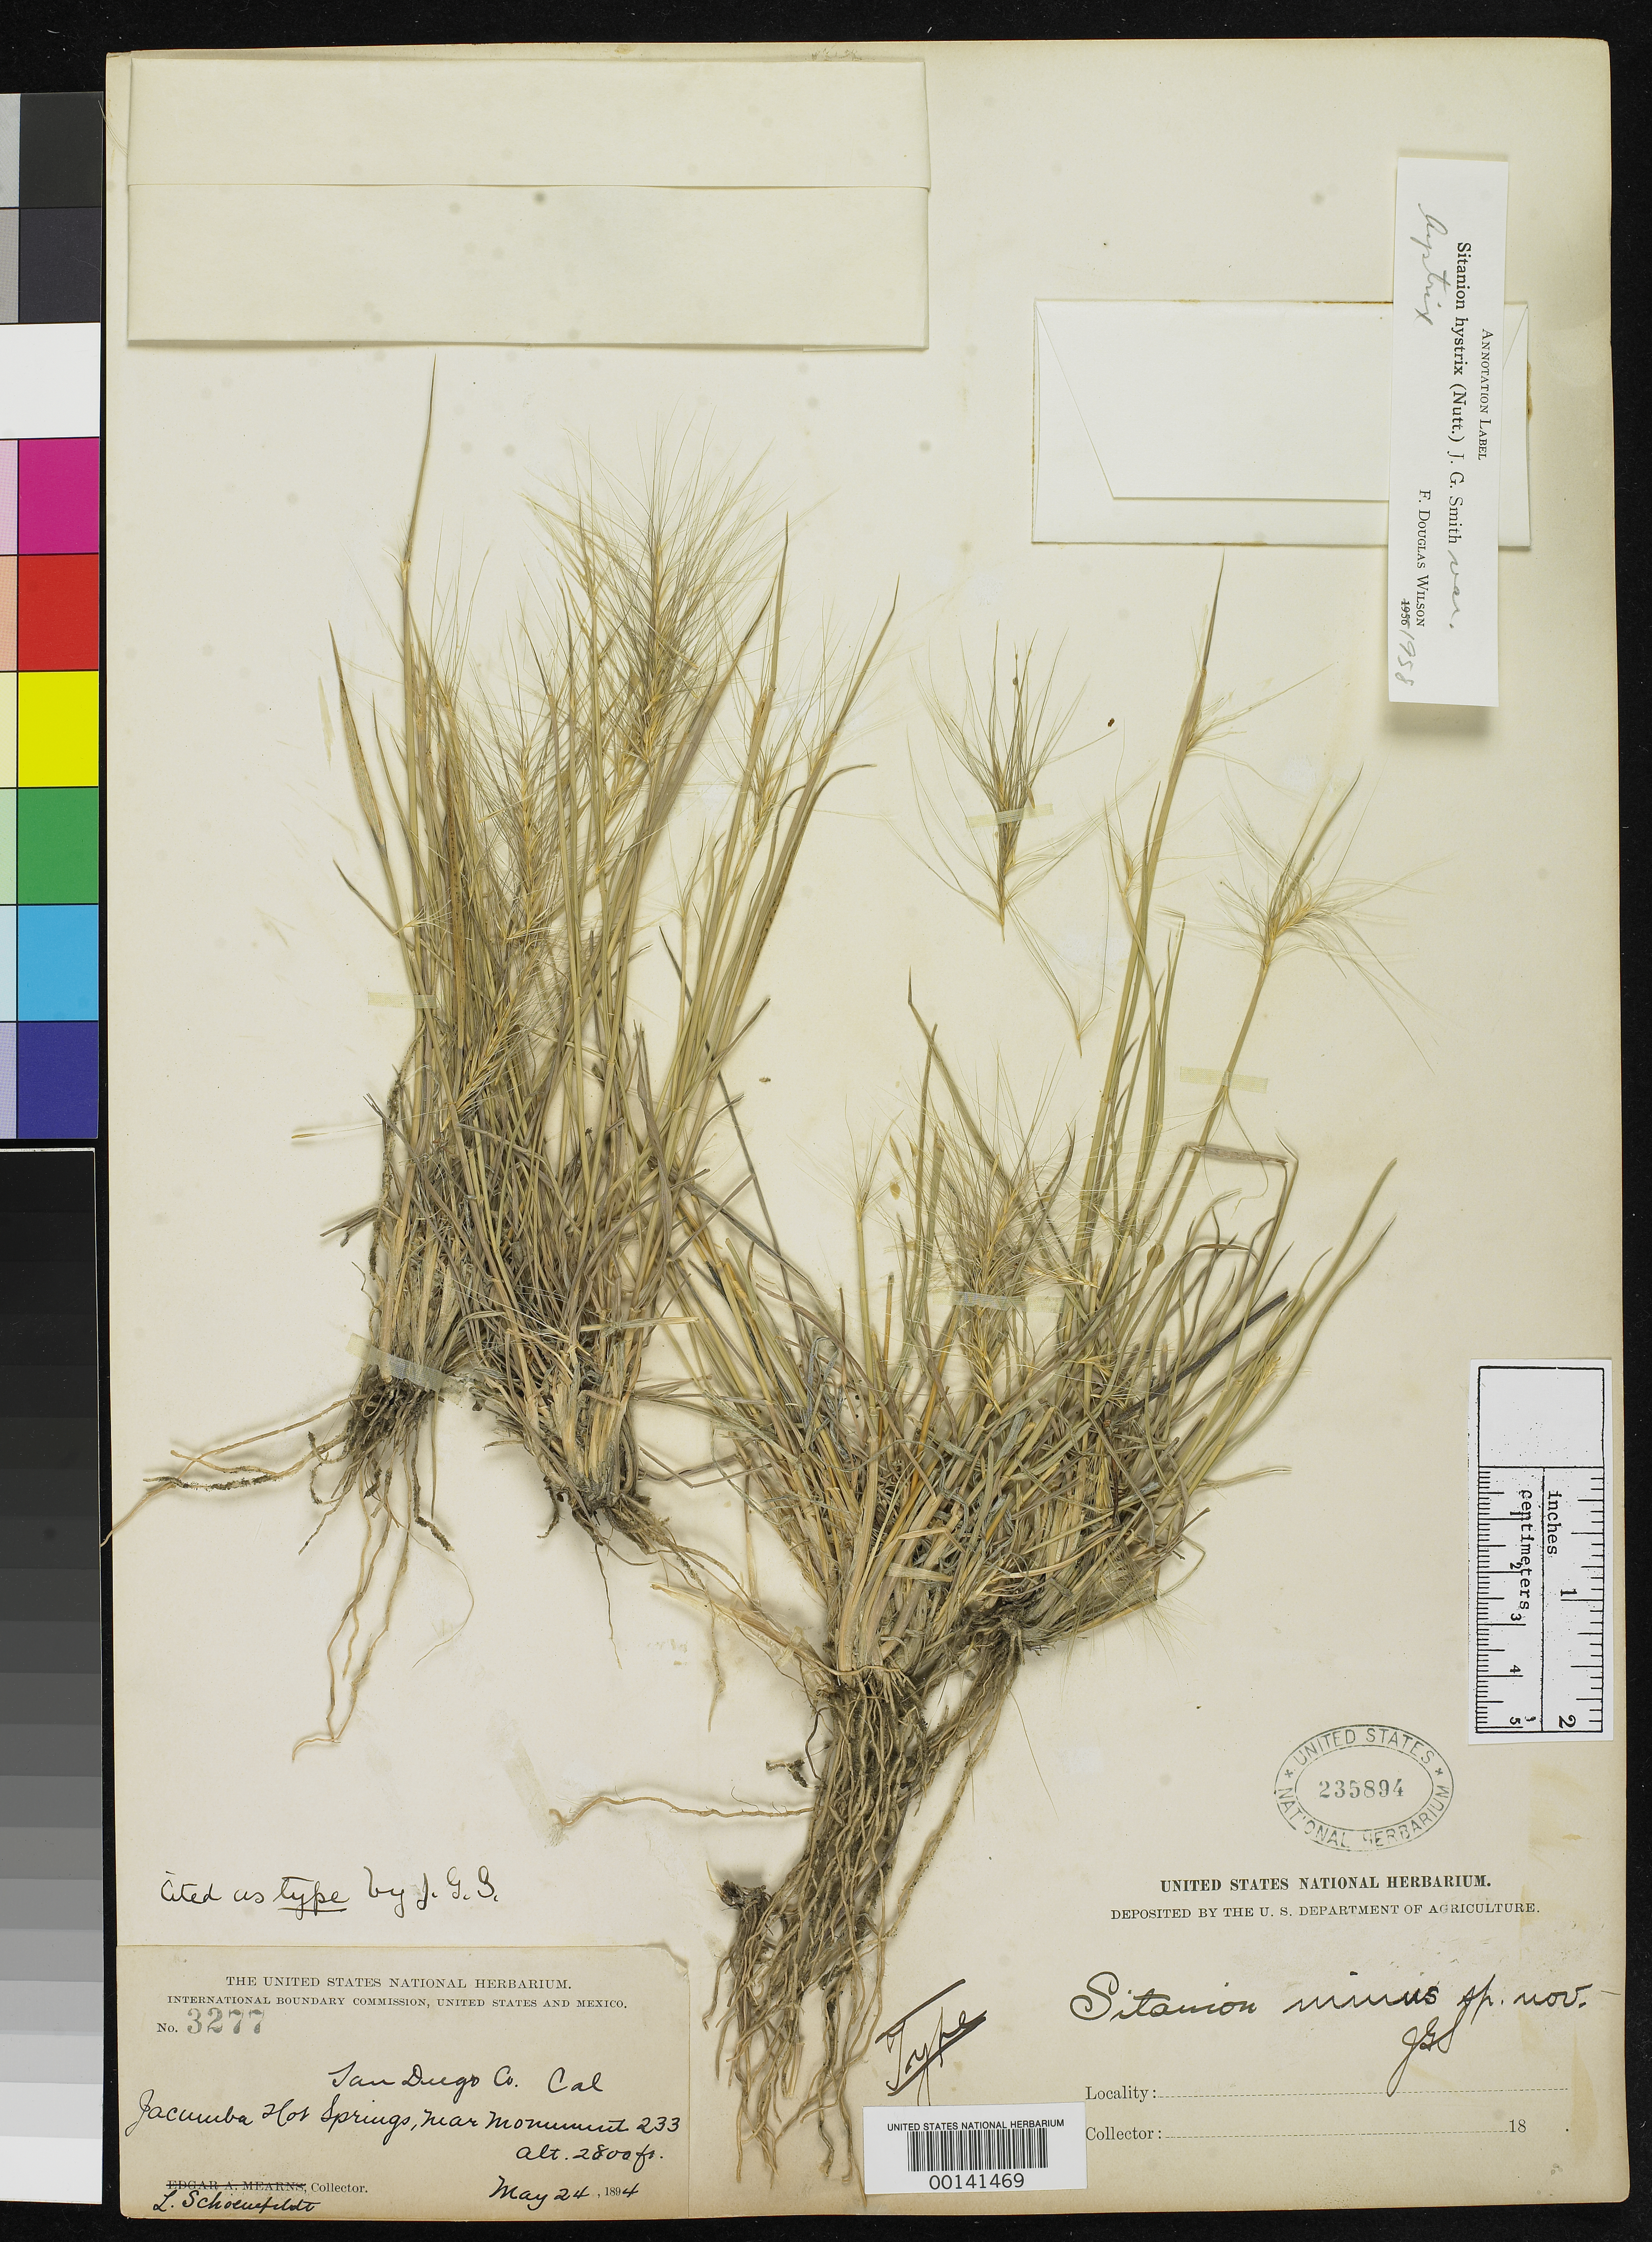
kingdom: Plantae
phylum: Tracheophyta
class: Liliopsida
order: Poales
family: Poaceae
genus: Sitanion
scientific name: Sitanion minus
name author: J.G. Sm.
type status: Isotype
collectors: L. Schoenfeldt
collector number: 3277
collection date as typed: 24 May 1894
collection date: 1894-05-24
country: United States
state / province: California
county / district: San Diego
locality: Jacumba Hot Springs near monument 233; alt. 2800 ft.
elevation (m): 853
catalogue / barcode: US 235894